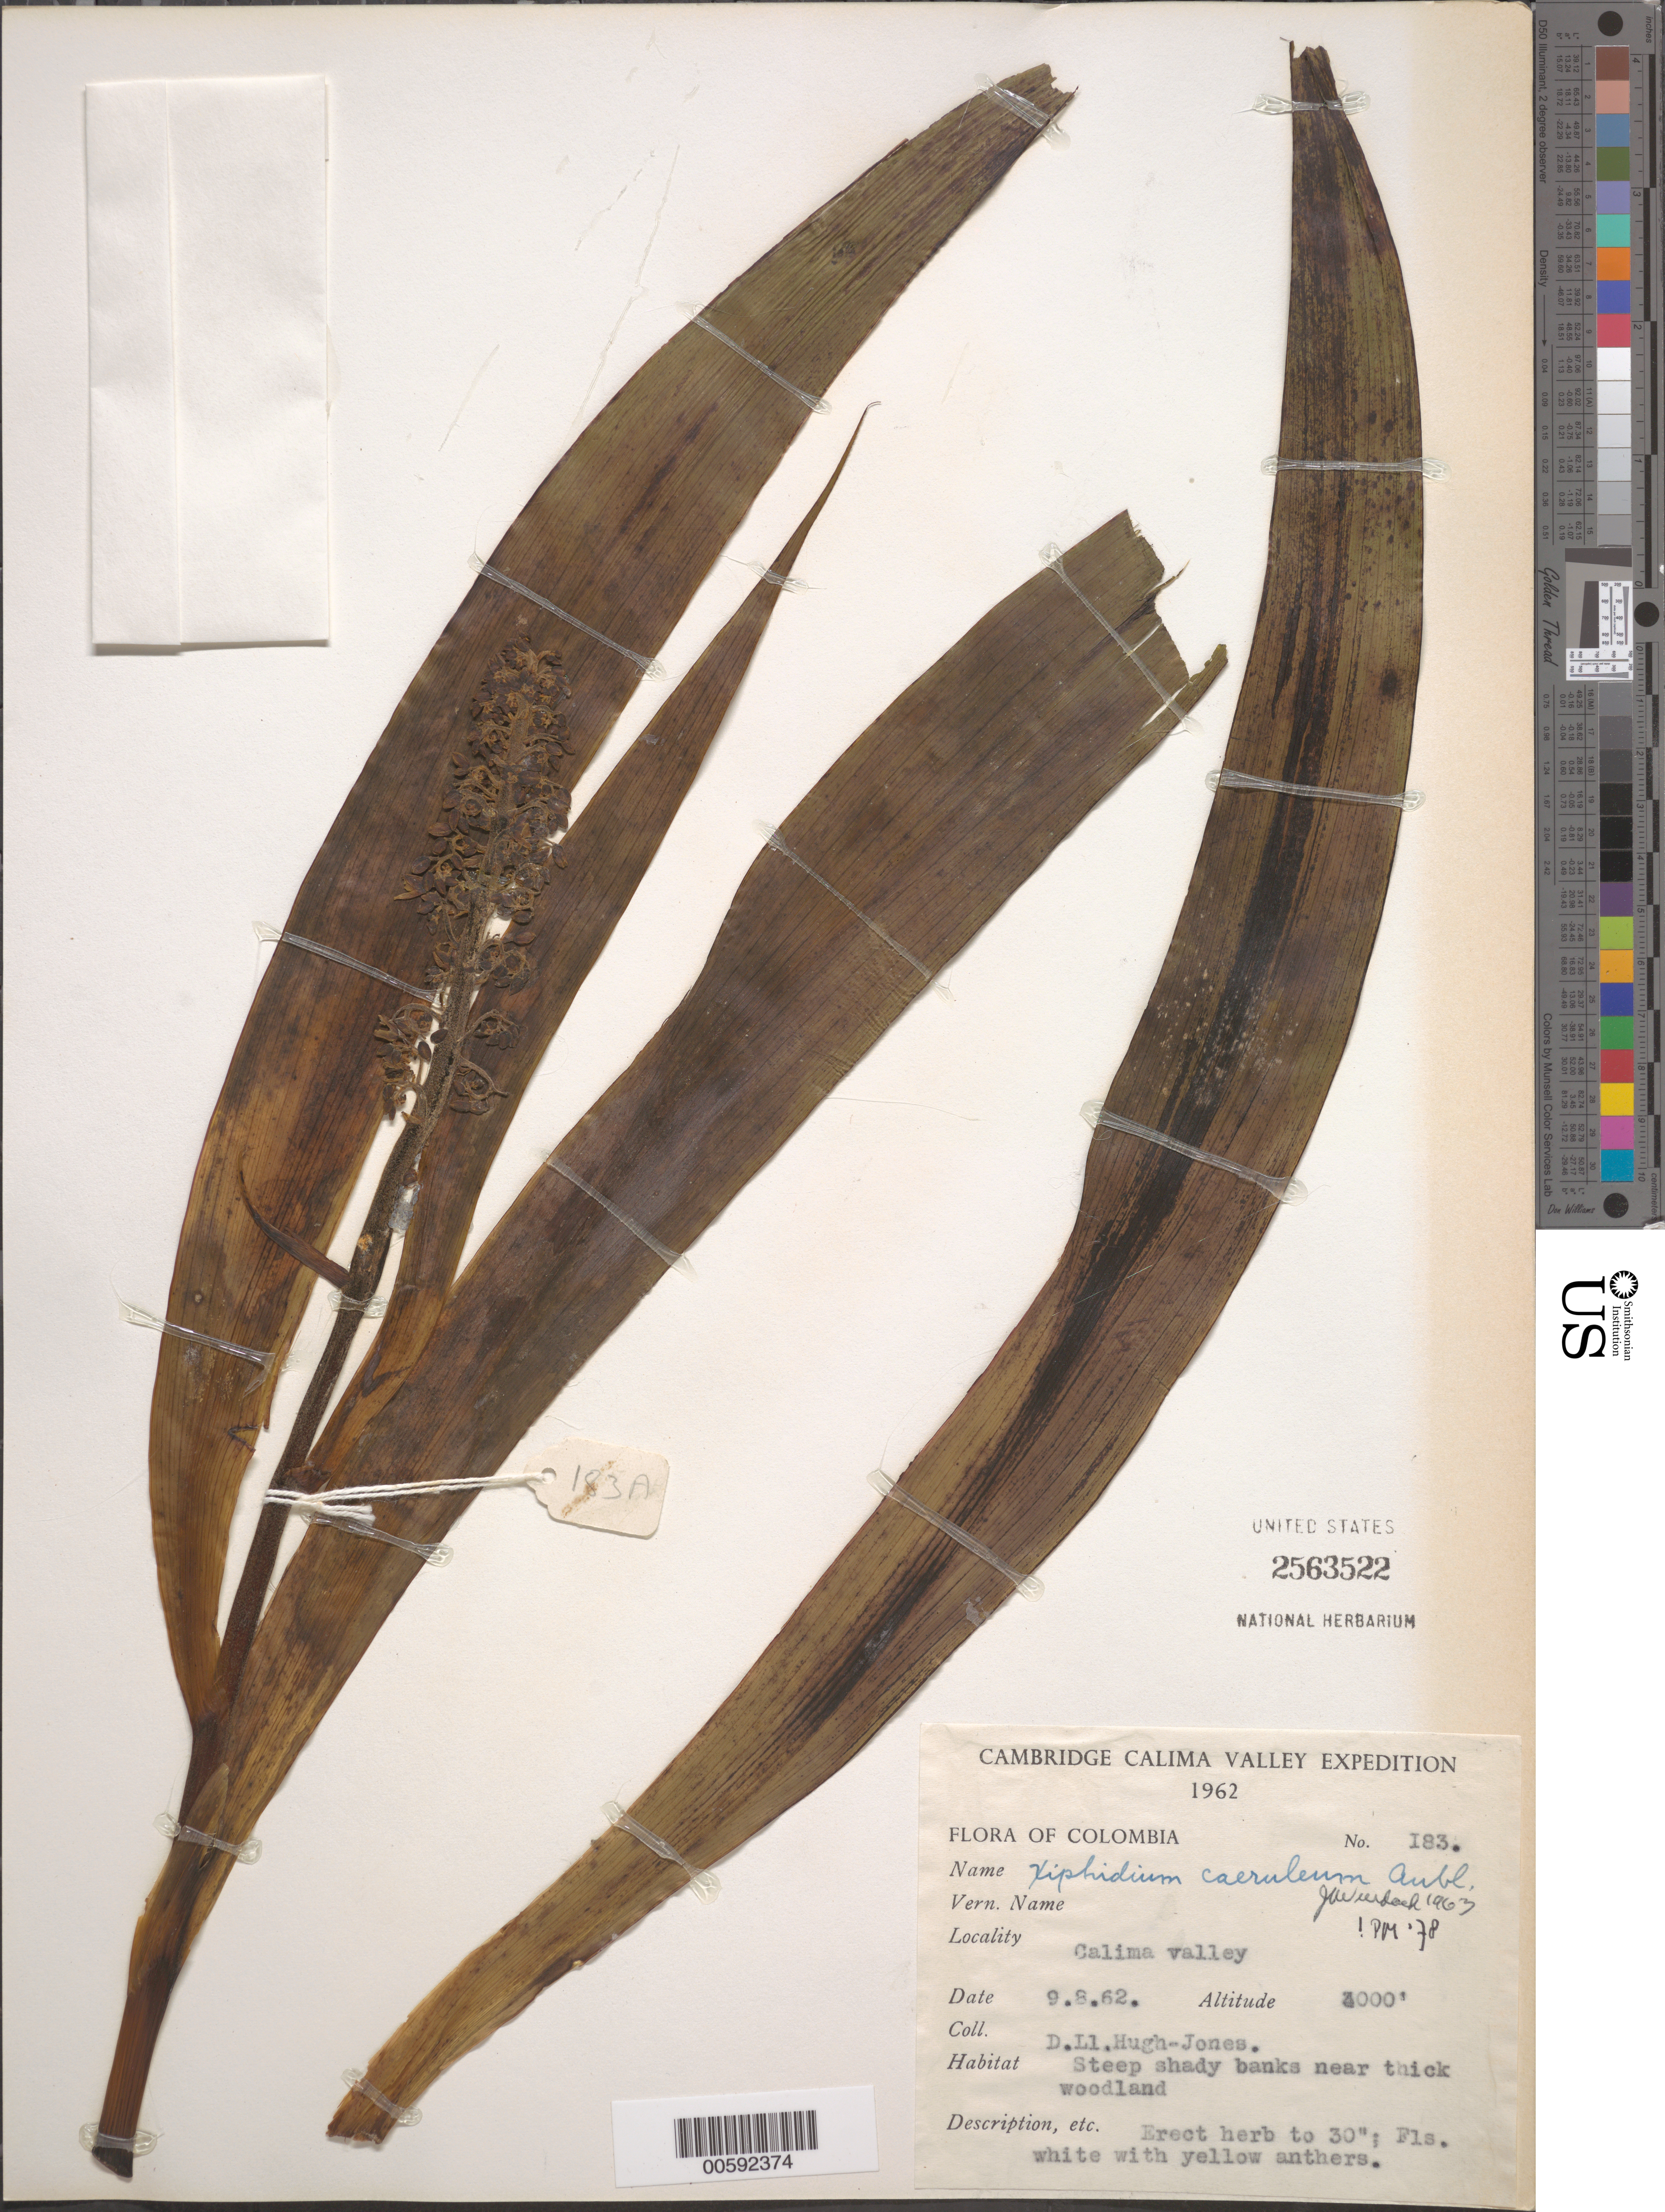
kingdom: Plantae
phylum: Tracheophyta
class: Liliopsida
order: Commelinales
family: Haemodoraceae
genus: Xiphidium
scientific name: Xiphidium caeruleum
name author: Aubl.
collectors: D. Hugh-Jones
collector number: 183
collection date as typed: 09 Aug 1962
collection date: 1962-08-09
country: Colombia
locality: Calima Valley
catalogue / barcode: US 2563522